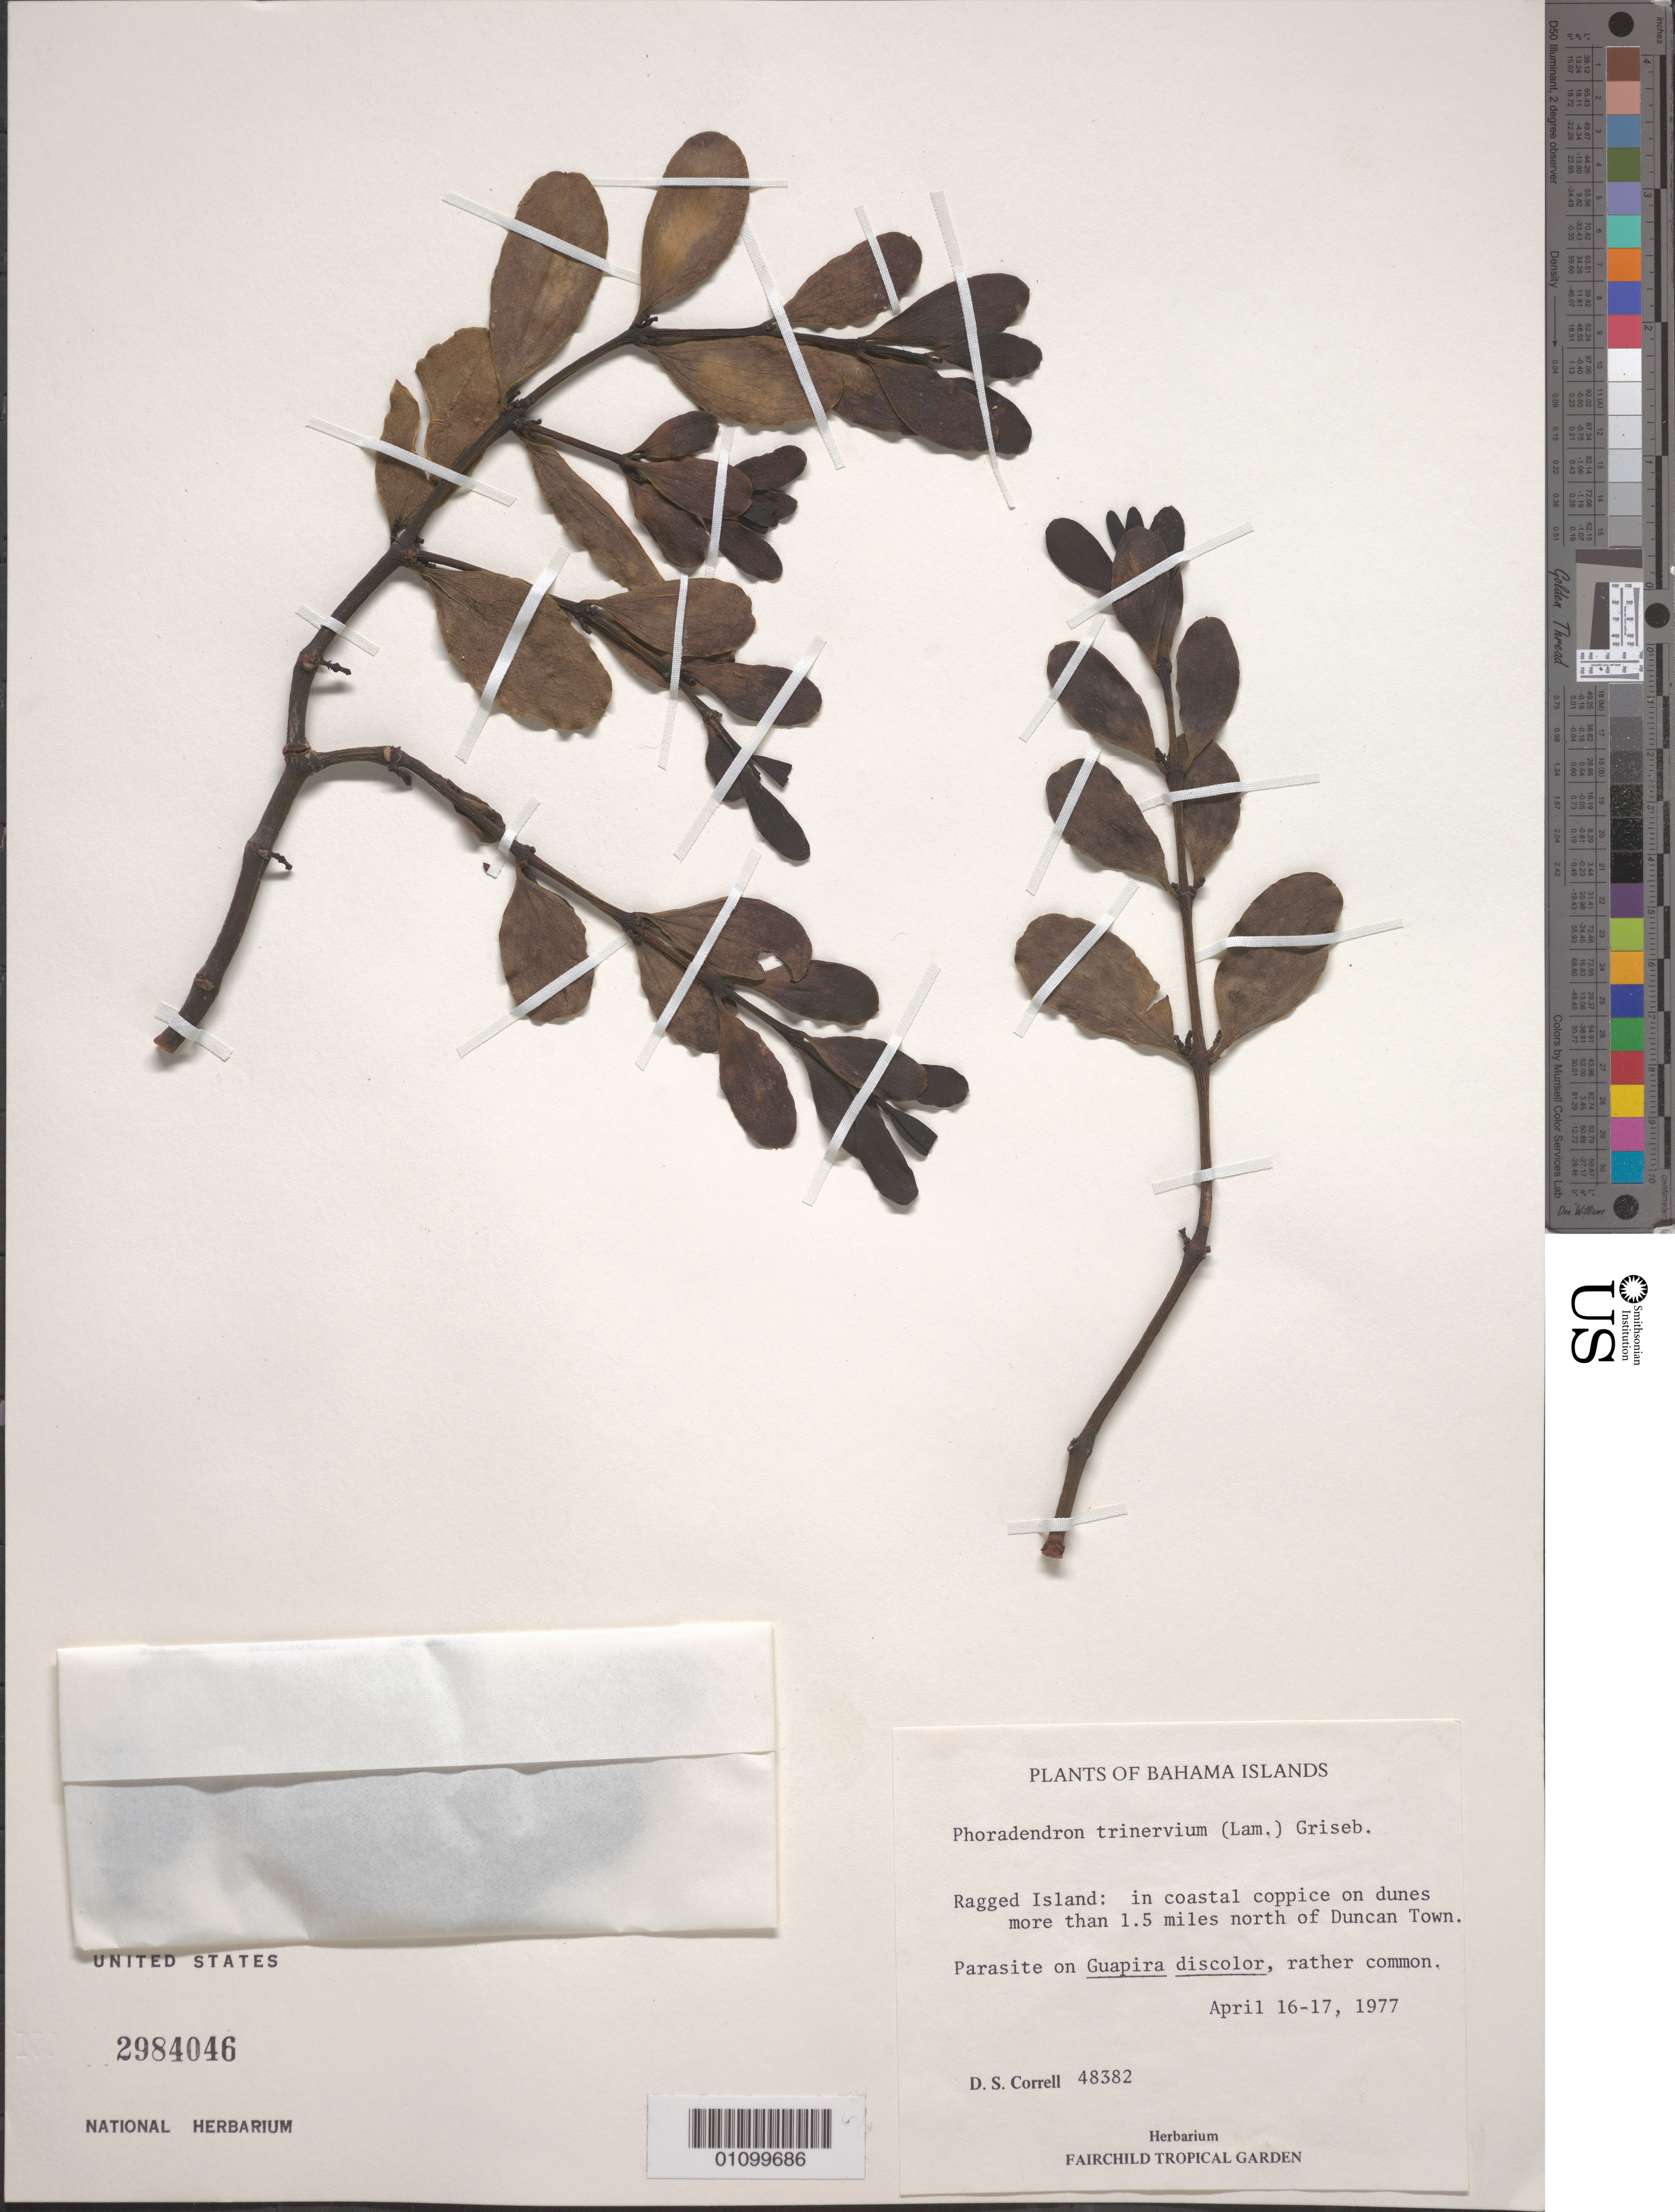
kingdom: Plantae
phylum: Tracheophyta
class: Magnoliopsida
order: Santalales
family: Viscaceae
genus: Phoradendron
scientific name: Phoradendron trinervium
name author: (Lam.) Griseb.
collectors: D. S. Correll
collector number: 48382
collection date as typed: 16 Apr 1977 to 17 Apr 1977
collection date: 1977-04-16/1977-04-17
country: Bahamas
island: Ragged I.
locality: in coastal coppice on dunes more than 1.5 miles N of Duncan Town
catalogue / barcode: US 2984046